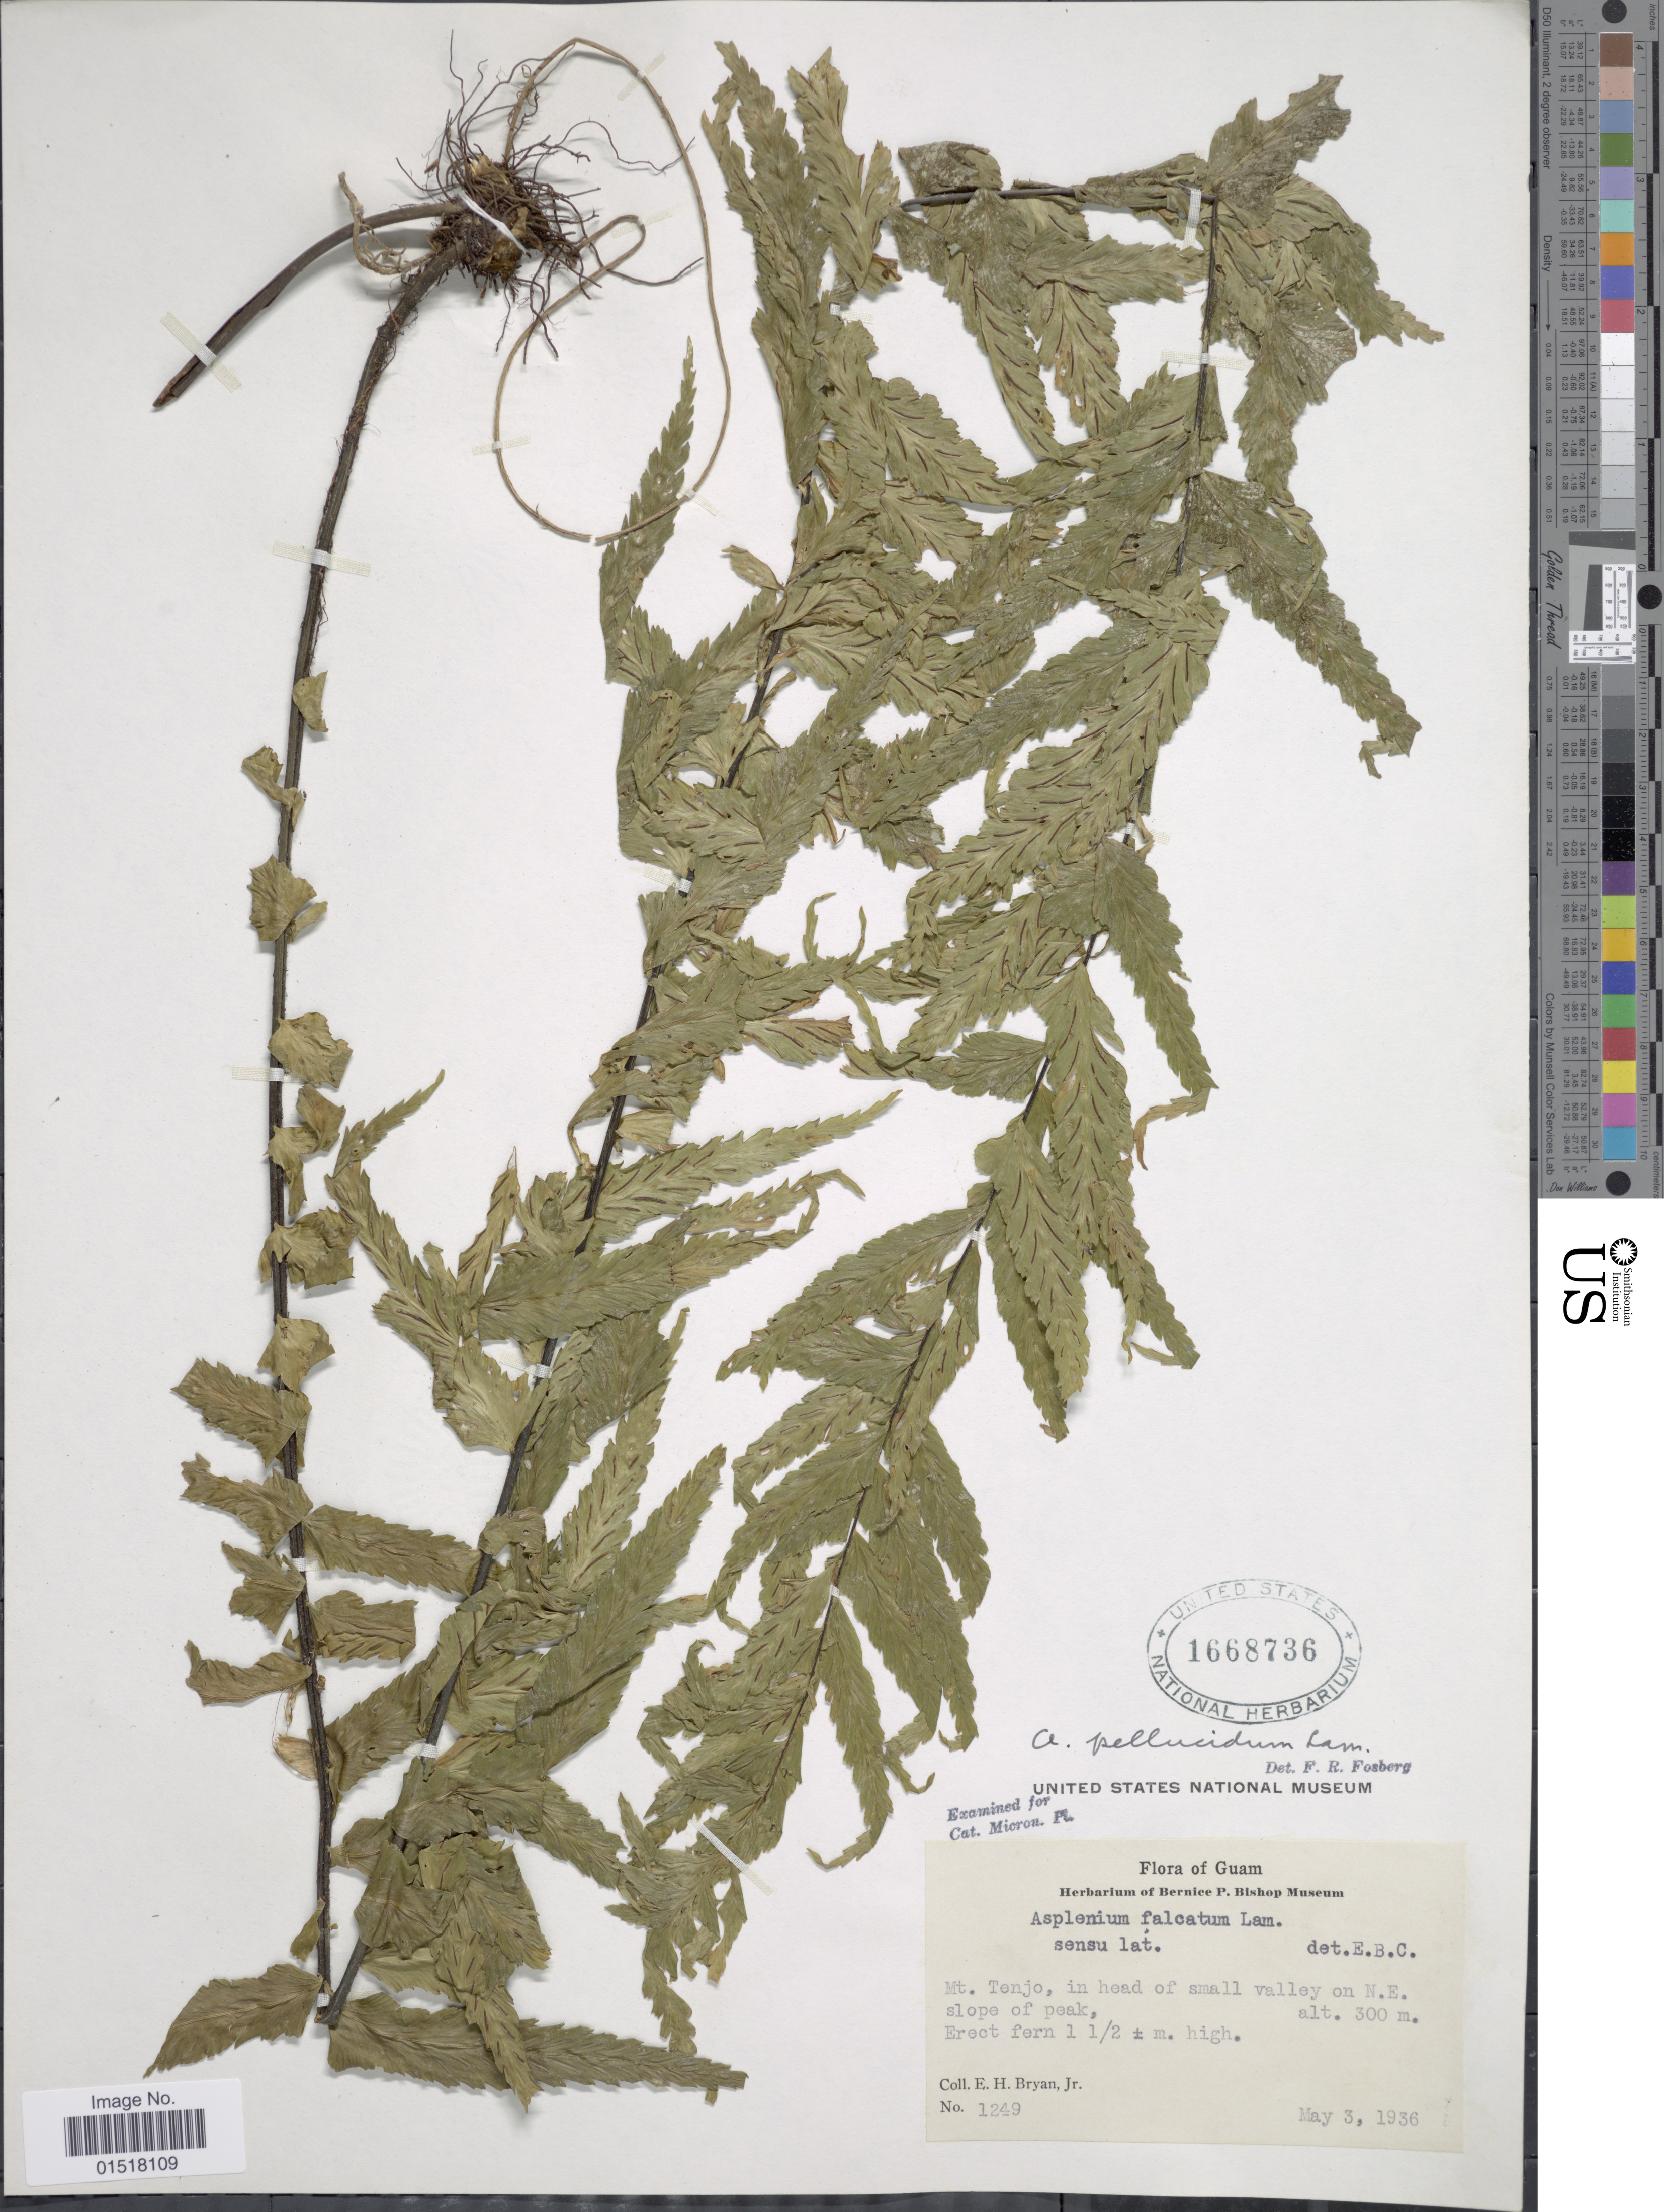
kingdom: Plantae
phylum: Tracheophyta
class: Polypodiopsida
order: Polypodiales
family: Aspleniaceae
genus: Asplenium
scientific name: Asplenium pellucidum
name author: Lam.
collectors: E. Bryan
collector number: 1249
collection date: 1936-05-03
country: Guam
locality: Mt. Tenjo, in head of small valley on N.E. slope of peak.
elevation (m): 300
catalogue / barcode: US 1668736